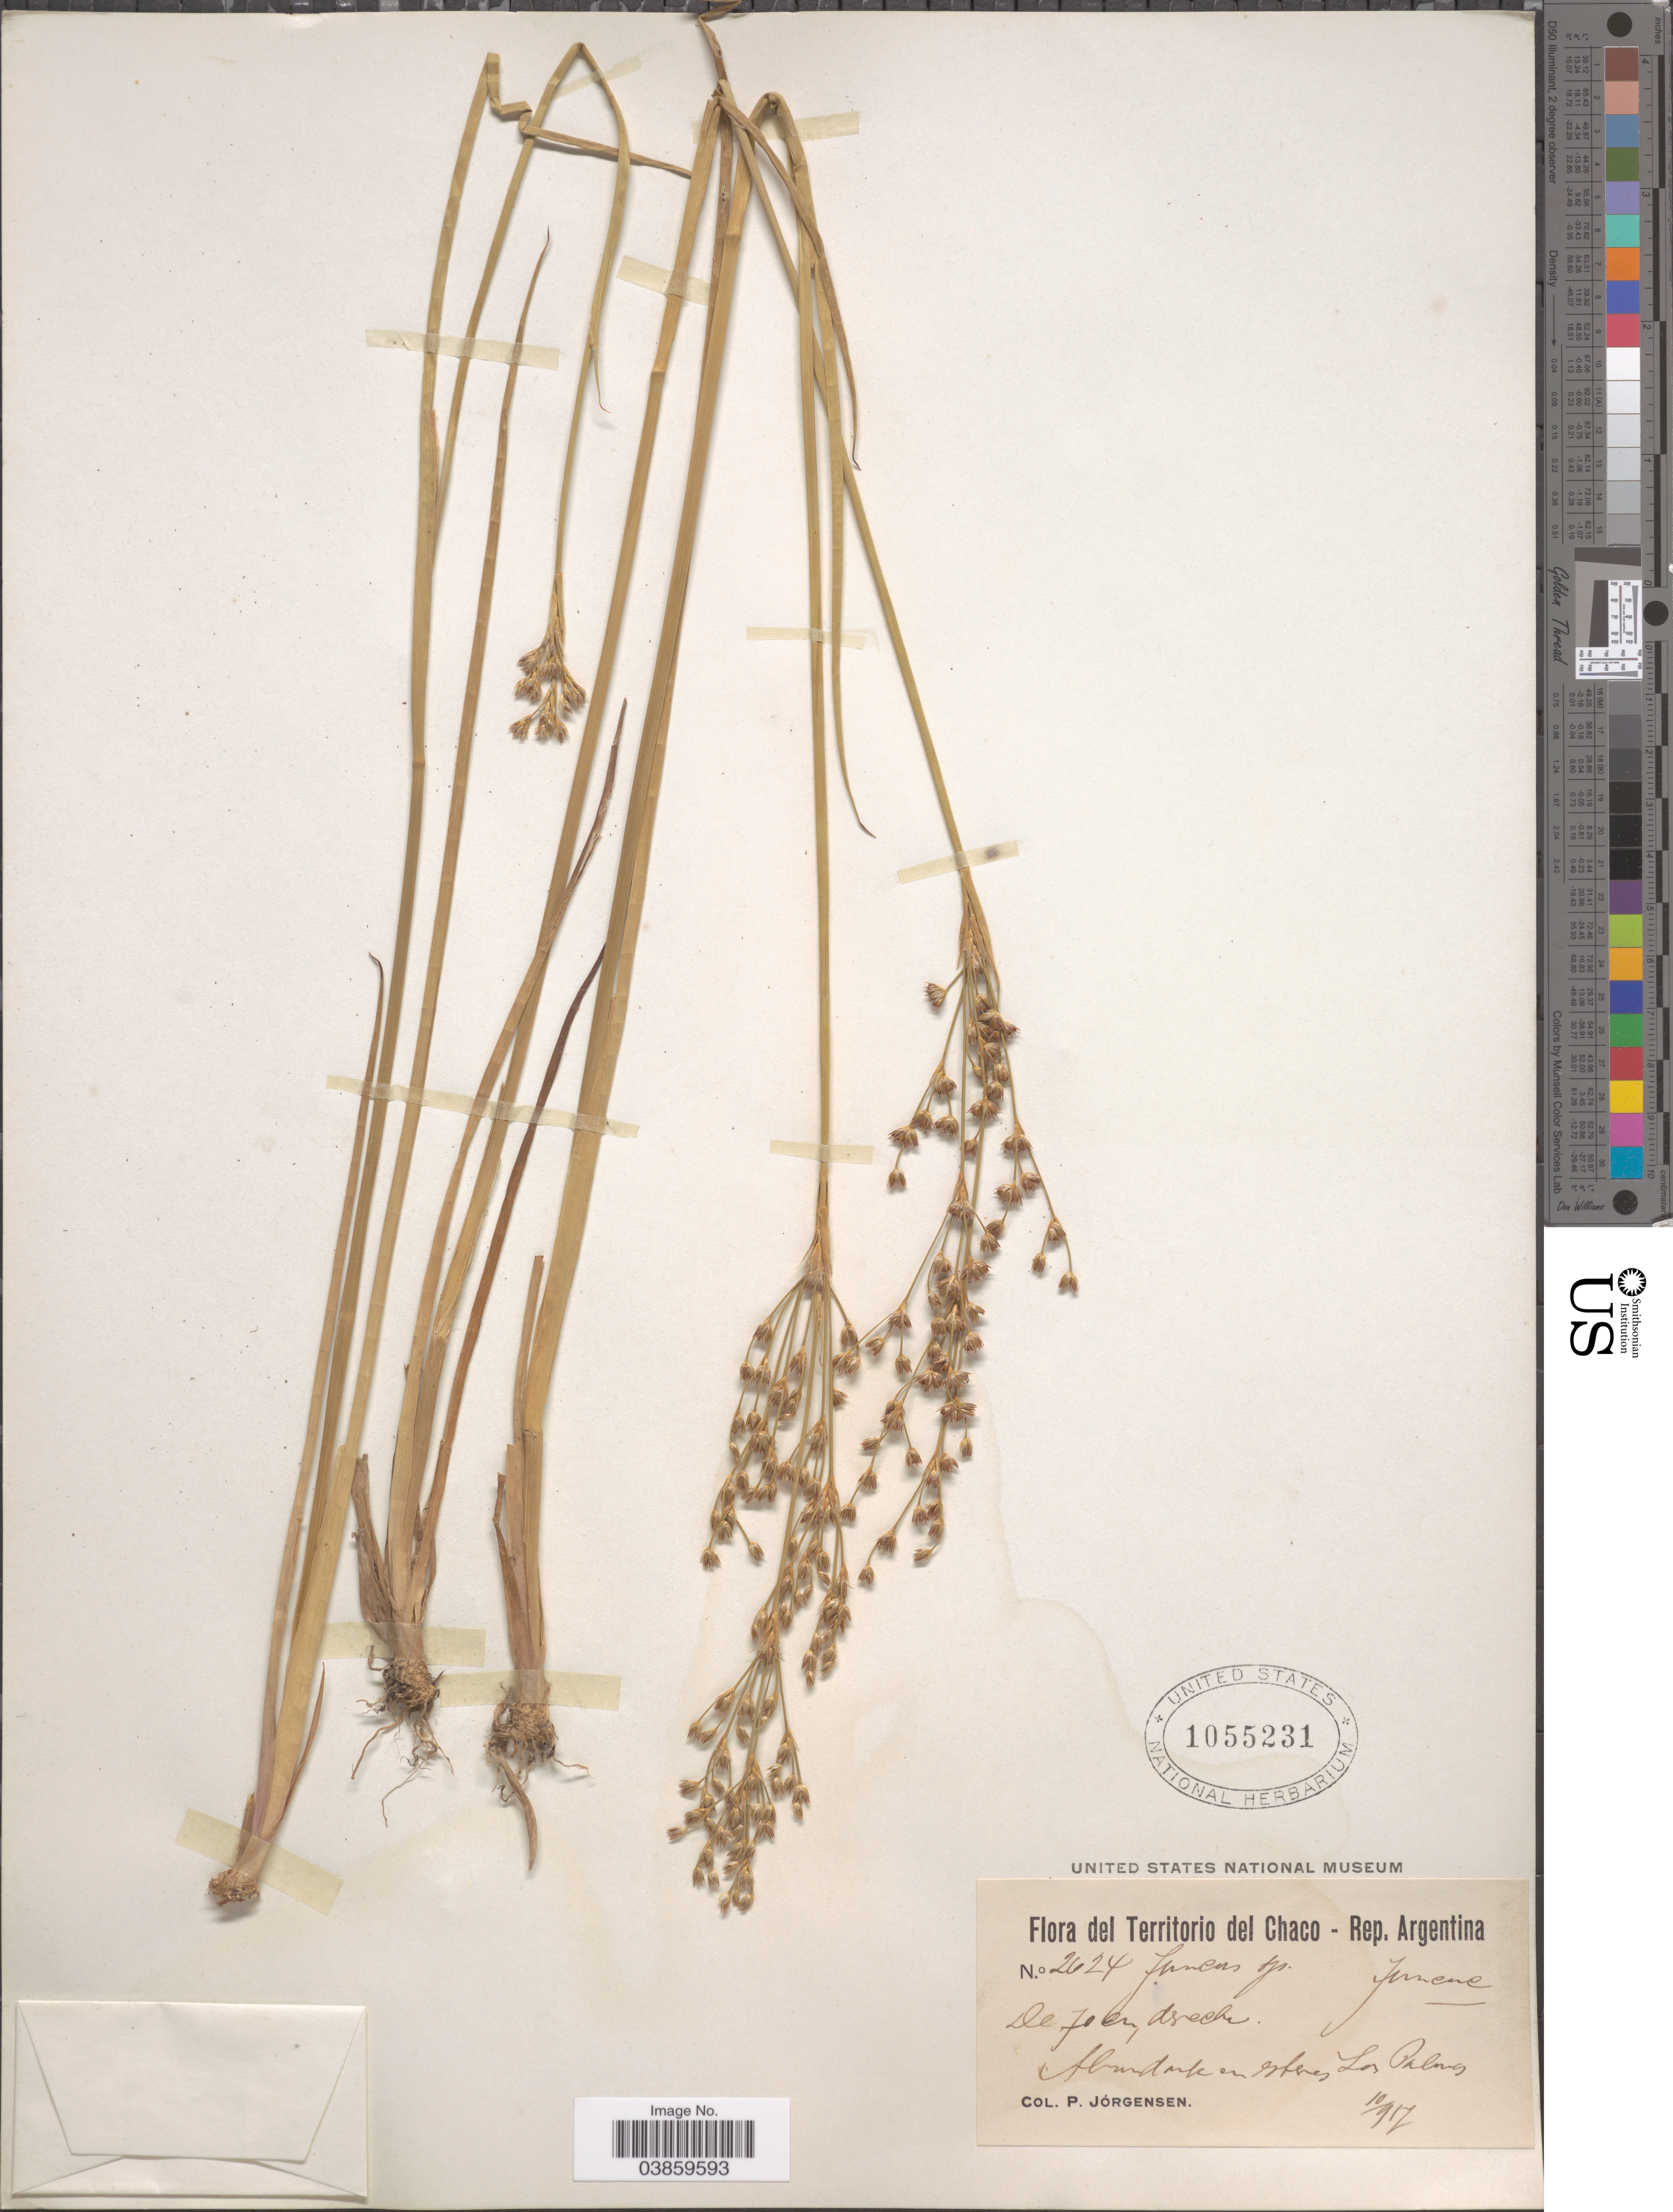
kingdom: Plantae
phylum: Tracheophyta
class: Liliopsida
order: Poales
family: Juncaceae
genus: Juncus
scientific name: Juncus microcephalus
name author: Kunth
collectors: P. Jörgensen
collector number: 2624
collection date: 1917-10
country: Argentina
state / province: Chaco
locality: Rep. Argentina. En esteros Las Palmas.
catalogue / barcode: US 1055231